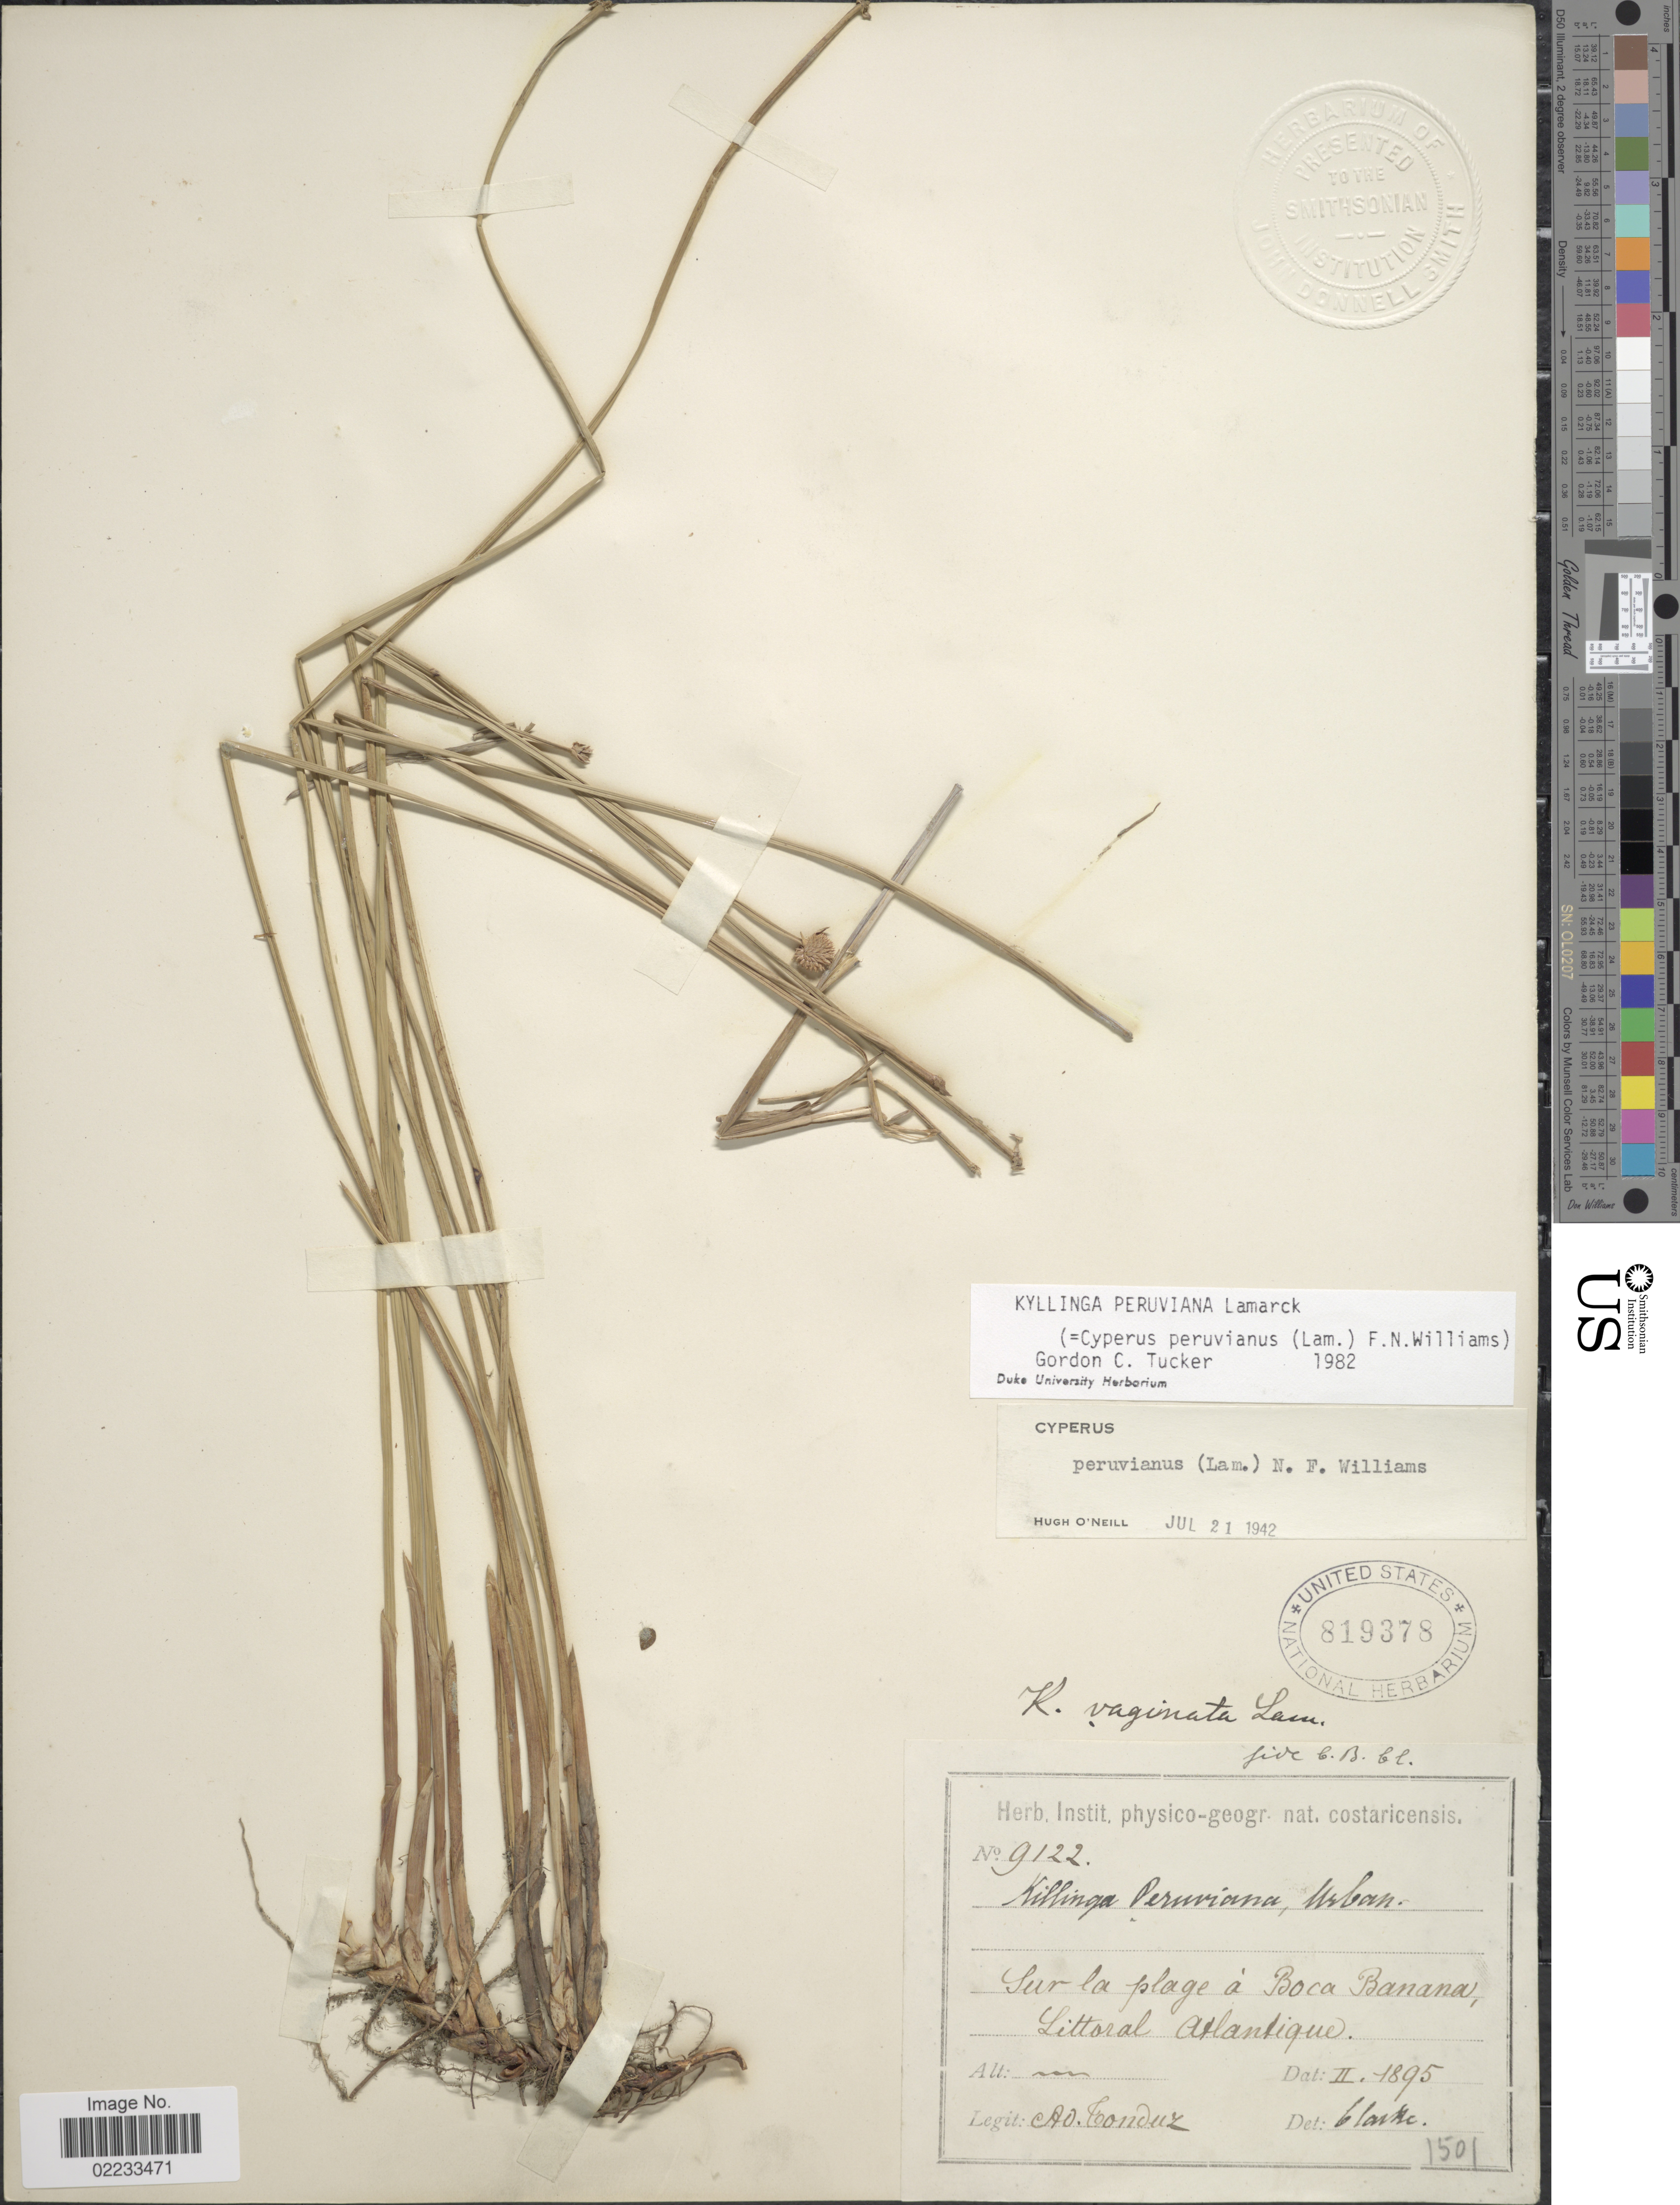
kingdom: Plantae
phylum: Tracheophyta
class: Liliopsida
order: Poales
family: Cyperaceae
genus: Cyperus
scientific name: Cyperus tibialis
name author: (Poit. ex Ledeb.) Govaerts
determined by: Strong, Mark T., (BOT), Smithsonian Institution - National Museum of Natural History (UNITED STATES)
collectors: A. Tonduz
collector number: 9122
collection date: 1895-02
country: Costa Rica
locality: Sur la plage a Boca Banana, Littoral Atlantique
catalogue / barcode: US 819378